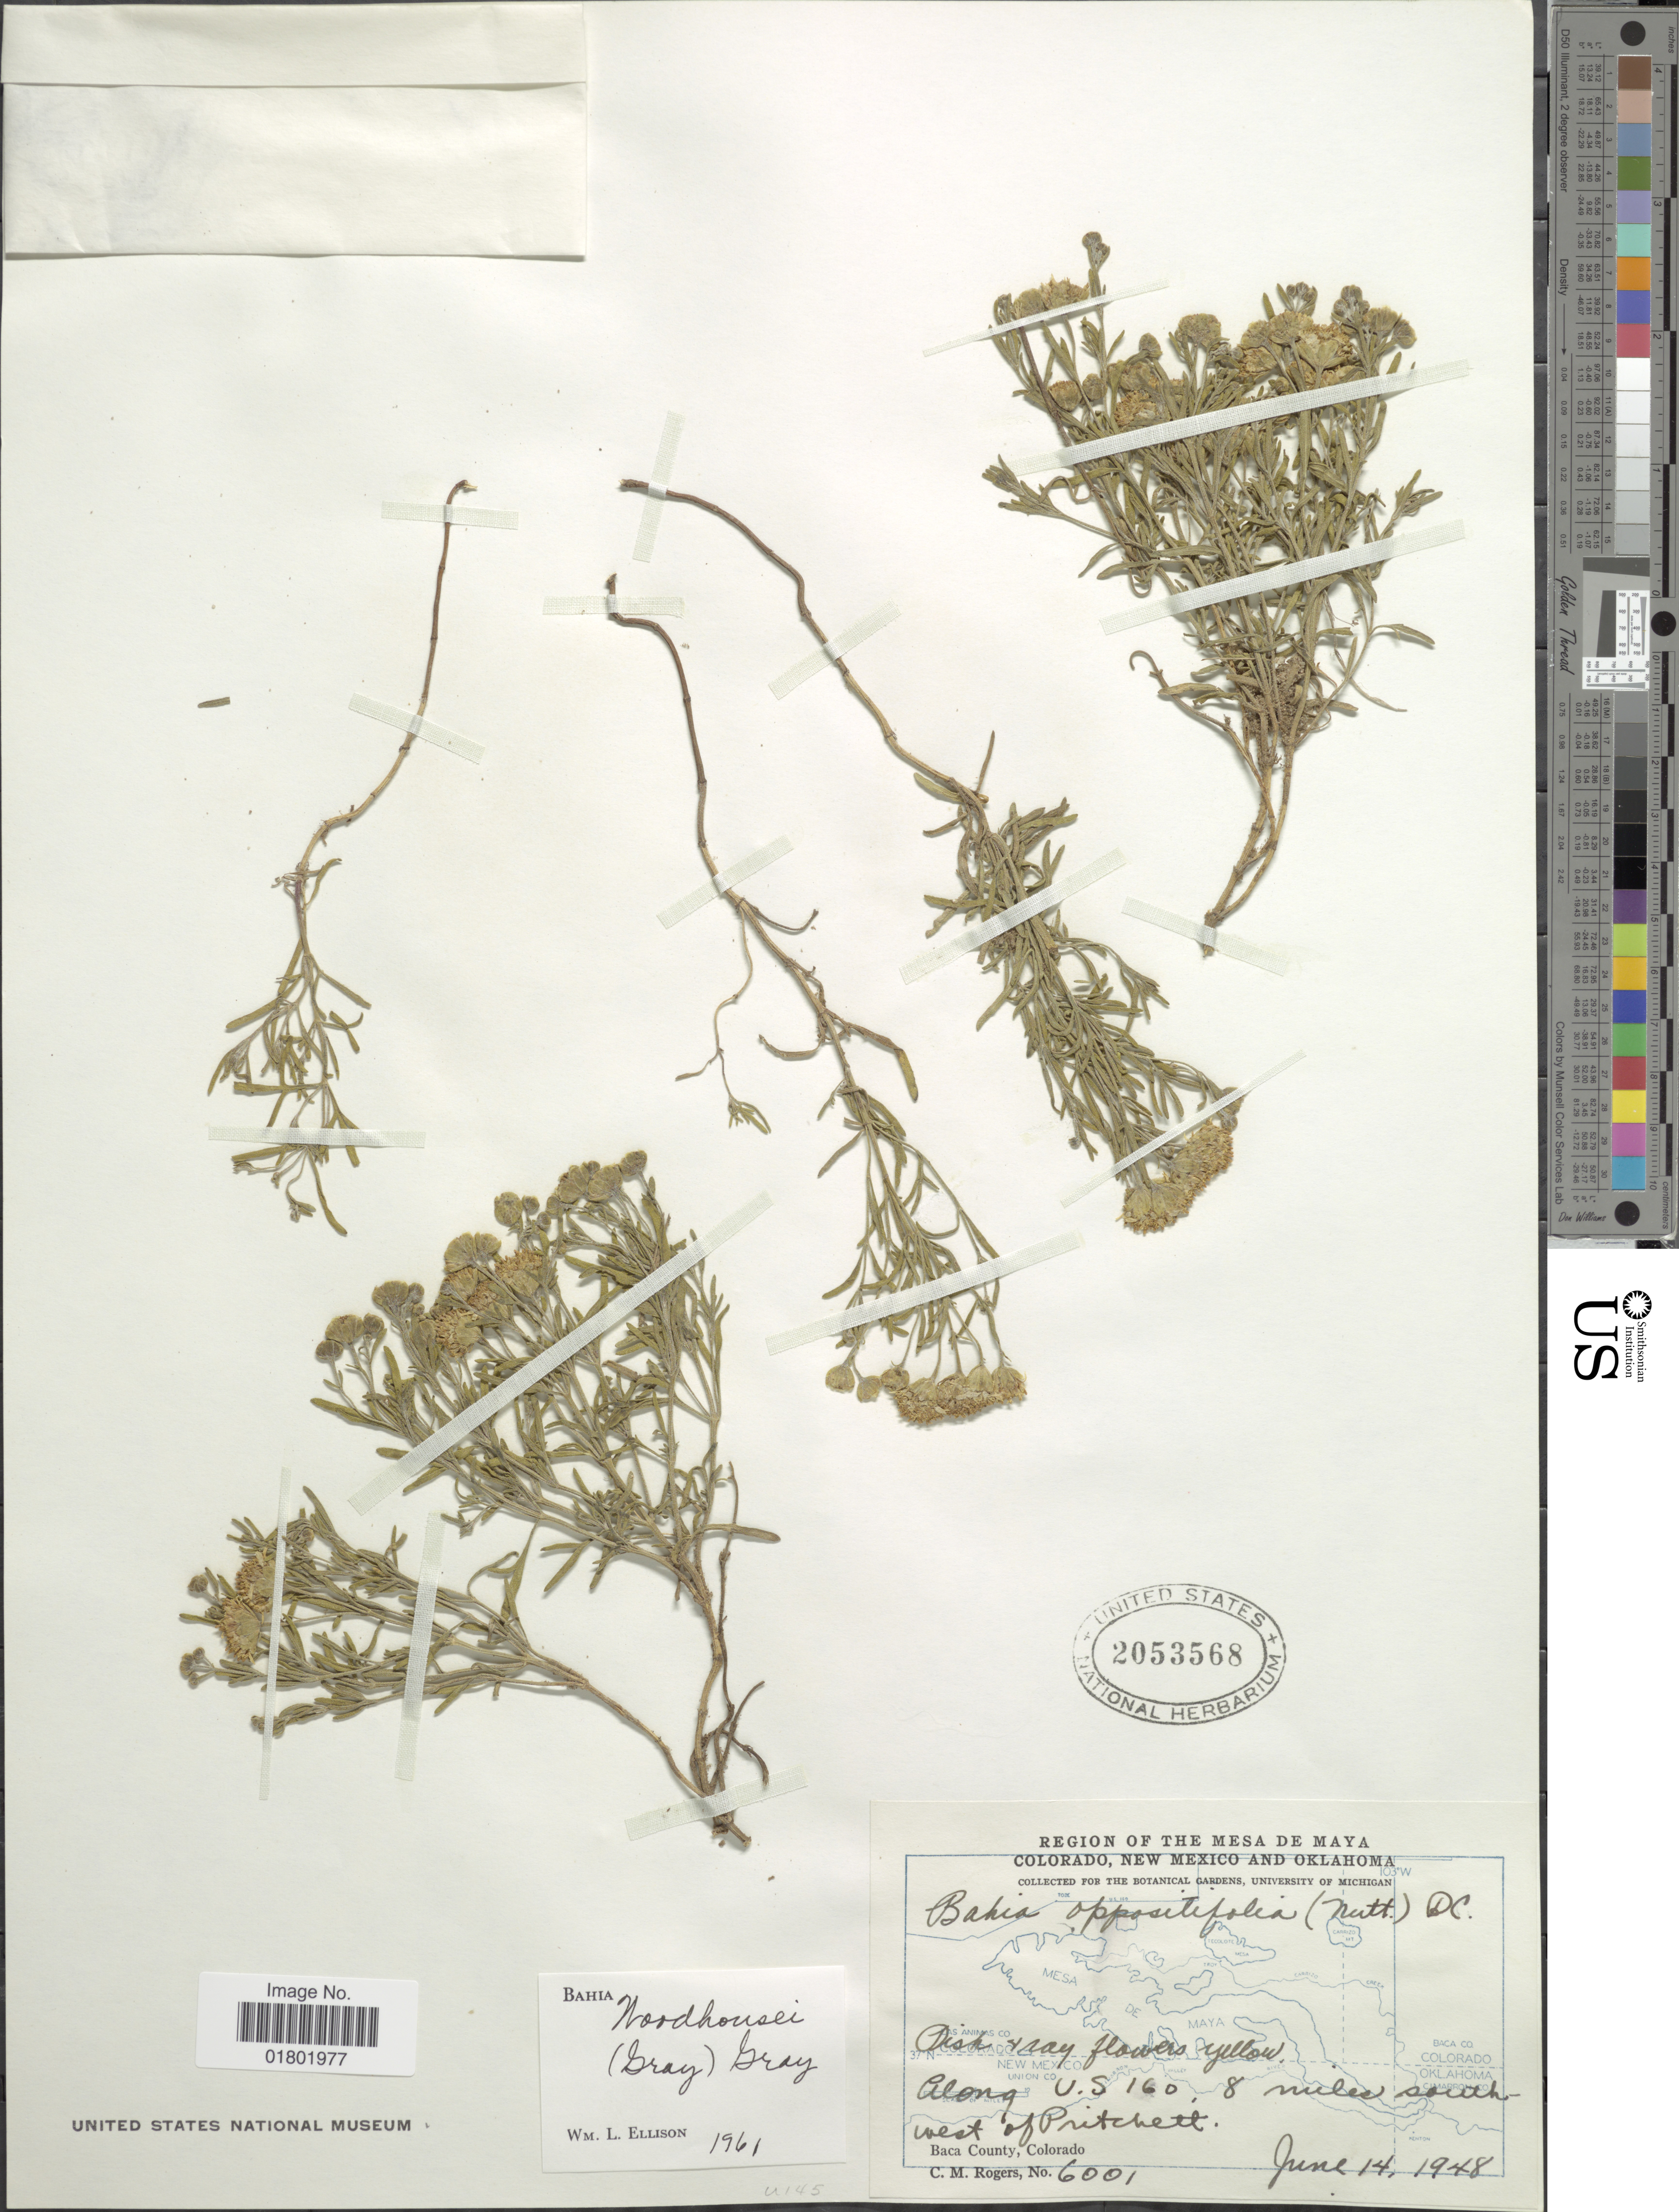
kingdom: Plantae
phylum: Tracheophyta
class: Magnoliopsida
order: Asterales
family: Asteraceae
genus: Bahia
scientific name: Bahia woodhousei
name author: A. Gray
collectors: C. M. Rogers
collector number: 6001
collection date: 1948-06-14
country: United States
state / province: Colorado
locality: Region of the Mesa de Maya, Along U. S 160, 8 miles southwest of Pritchett, Baca County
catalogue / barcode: US 2053568